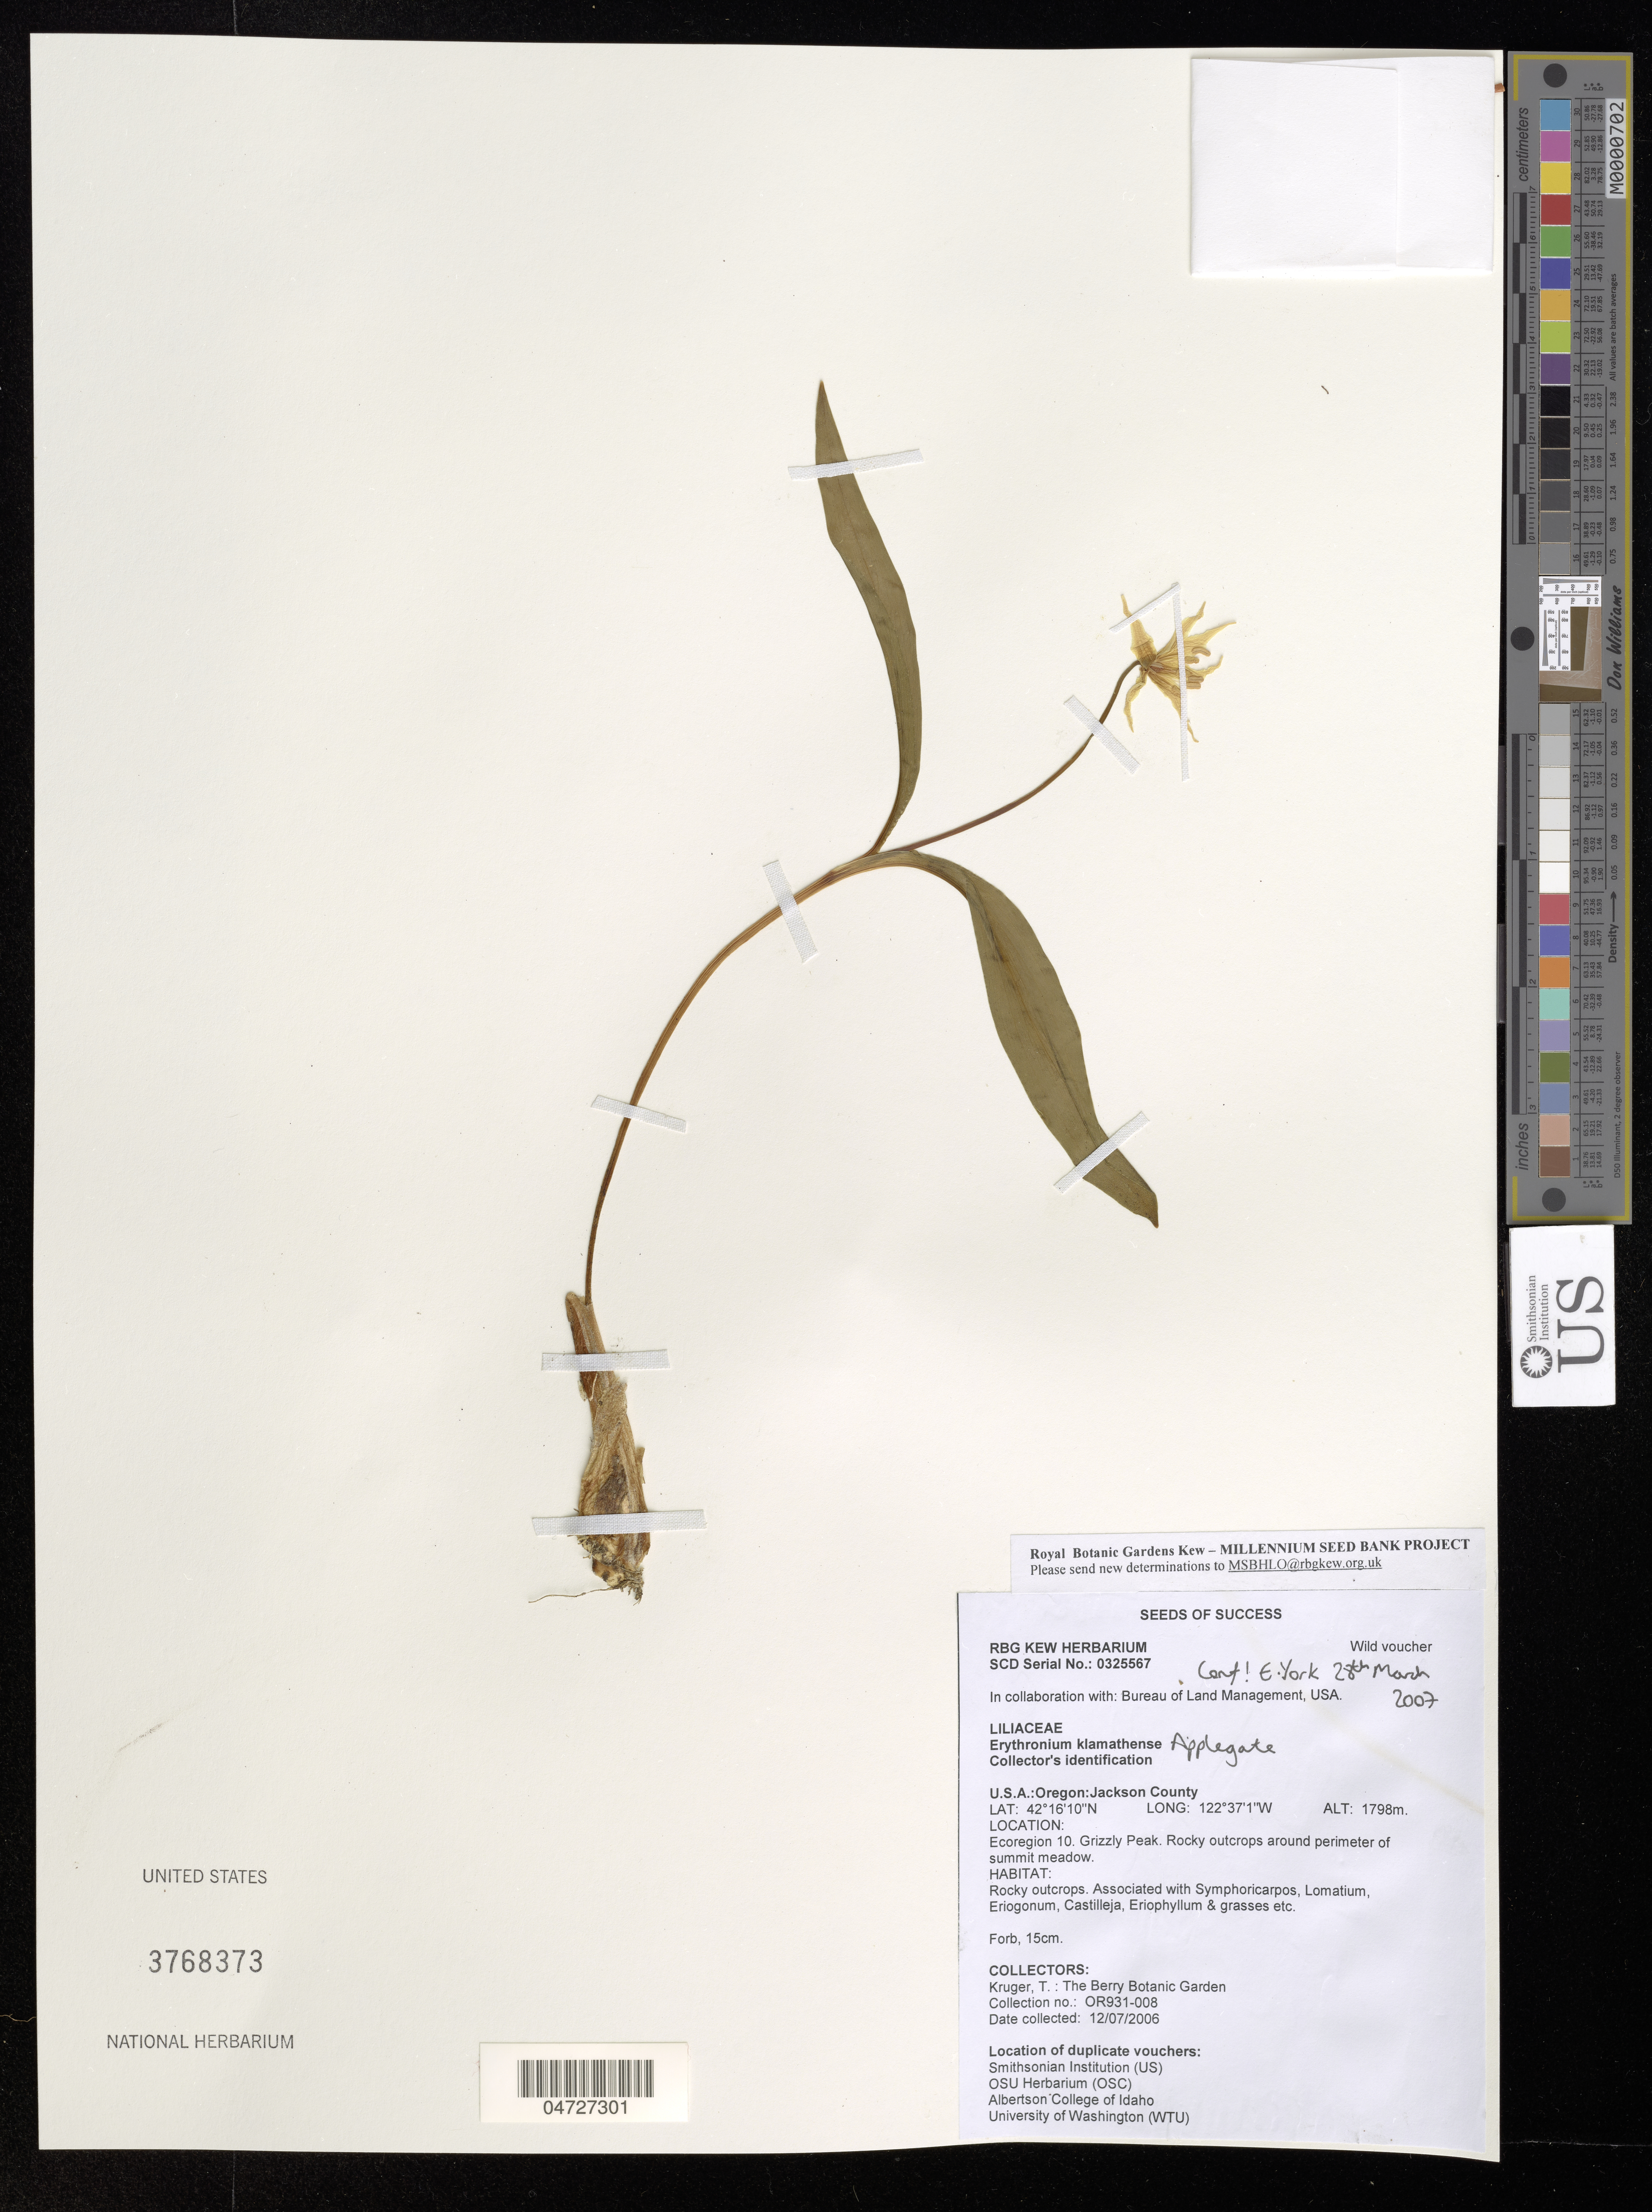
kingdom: Plantae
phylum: Tracheophyta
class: Liliopsida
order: Liliales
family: Liliaceae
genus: Erythronium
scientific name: Erythronium klamathense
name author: Applegate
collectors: A. M. Kruger R.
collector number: OR931-008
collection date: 2006-07-12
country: United States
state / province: Oregon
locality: Jackson County. Ecoregion 10. Grizzly Peak. Rocky outcrops around perimeter of summit meadow.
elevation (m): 1798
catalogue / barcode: US 3768373